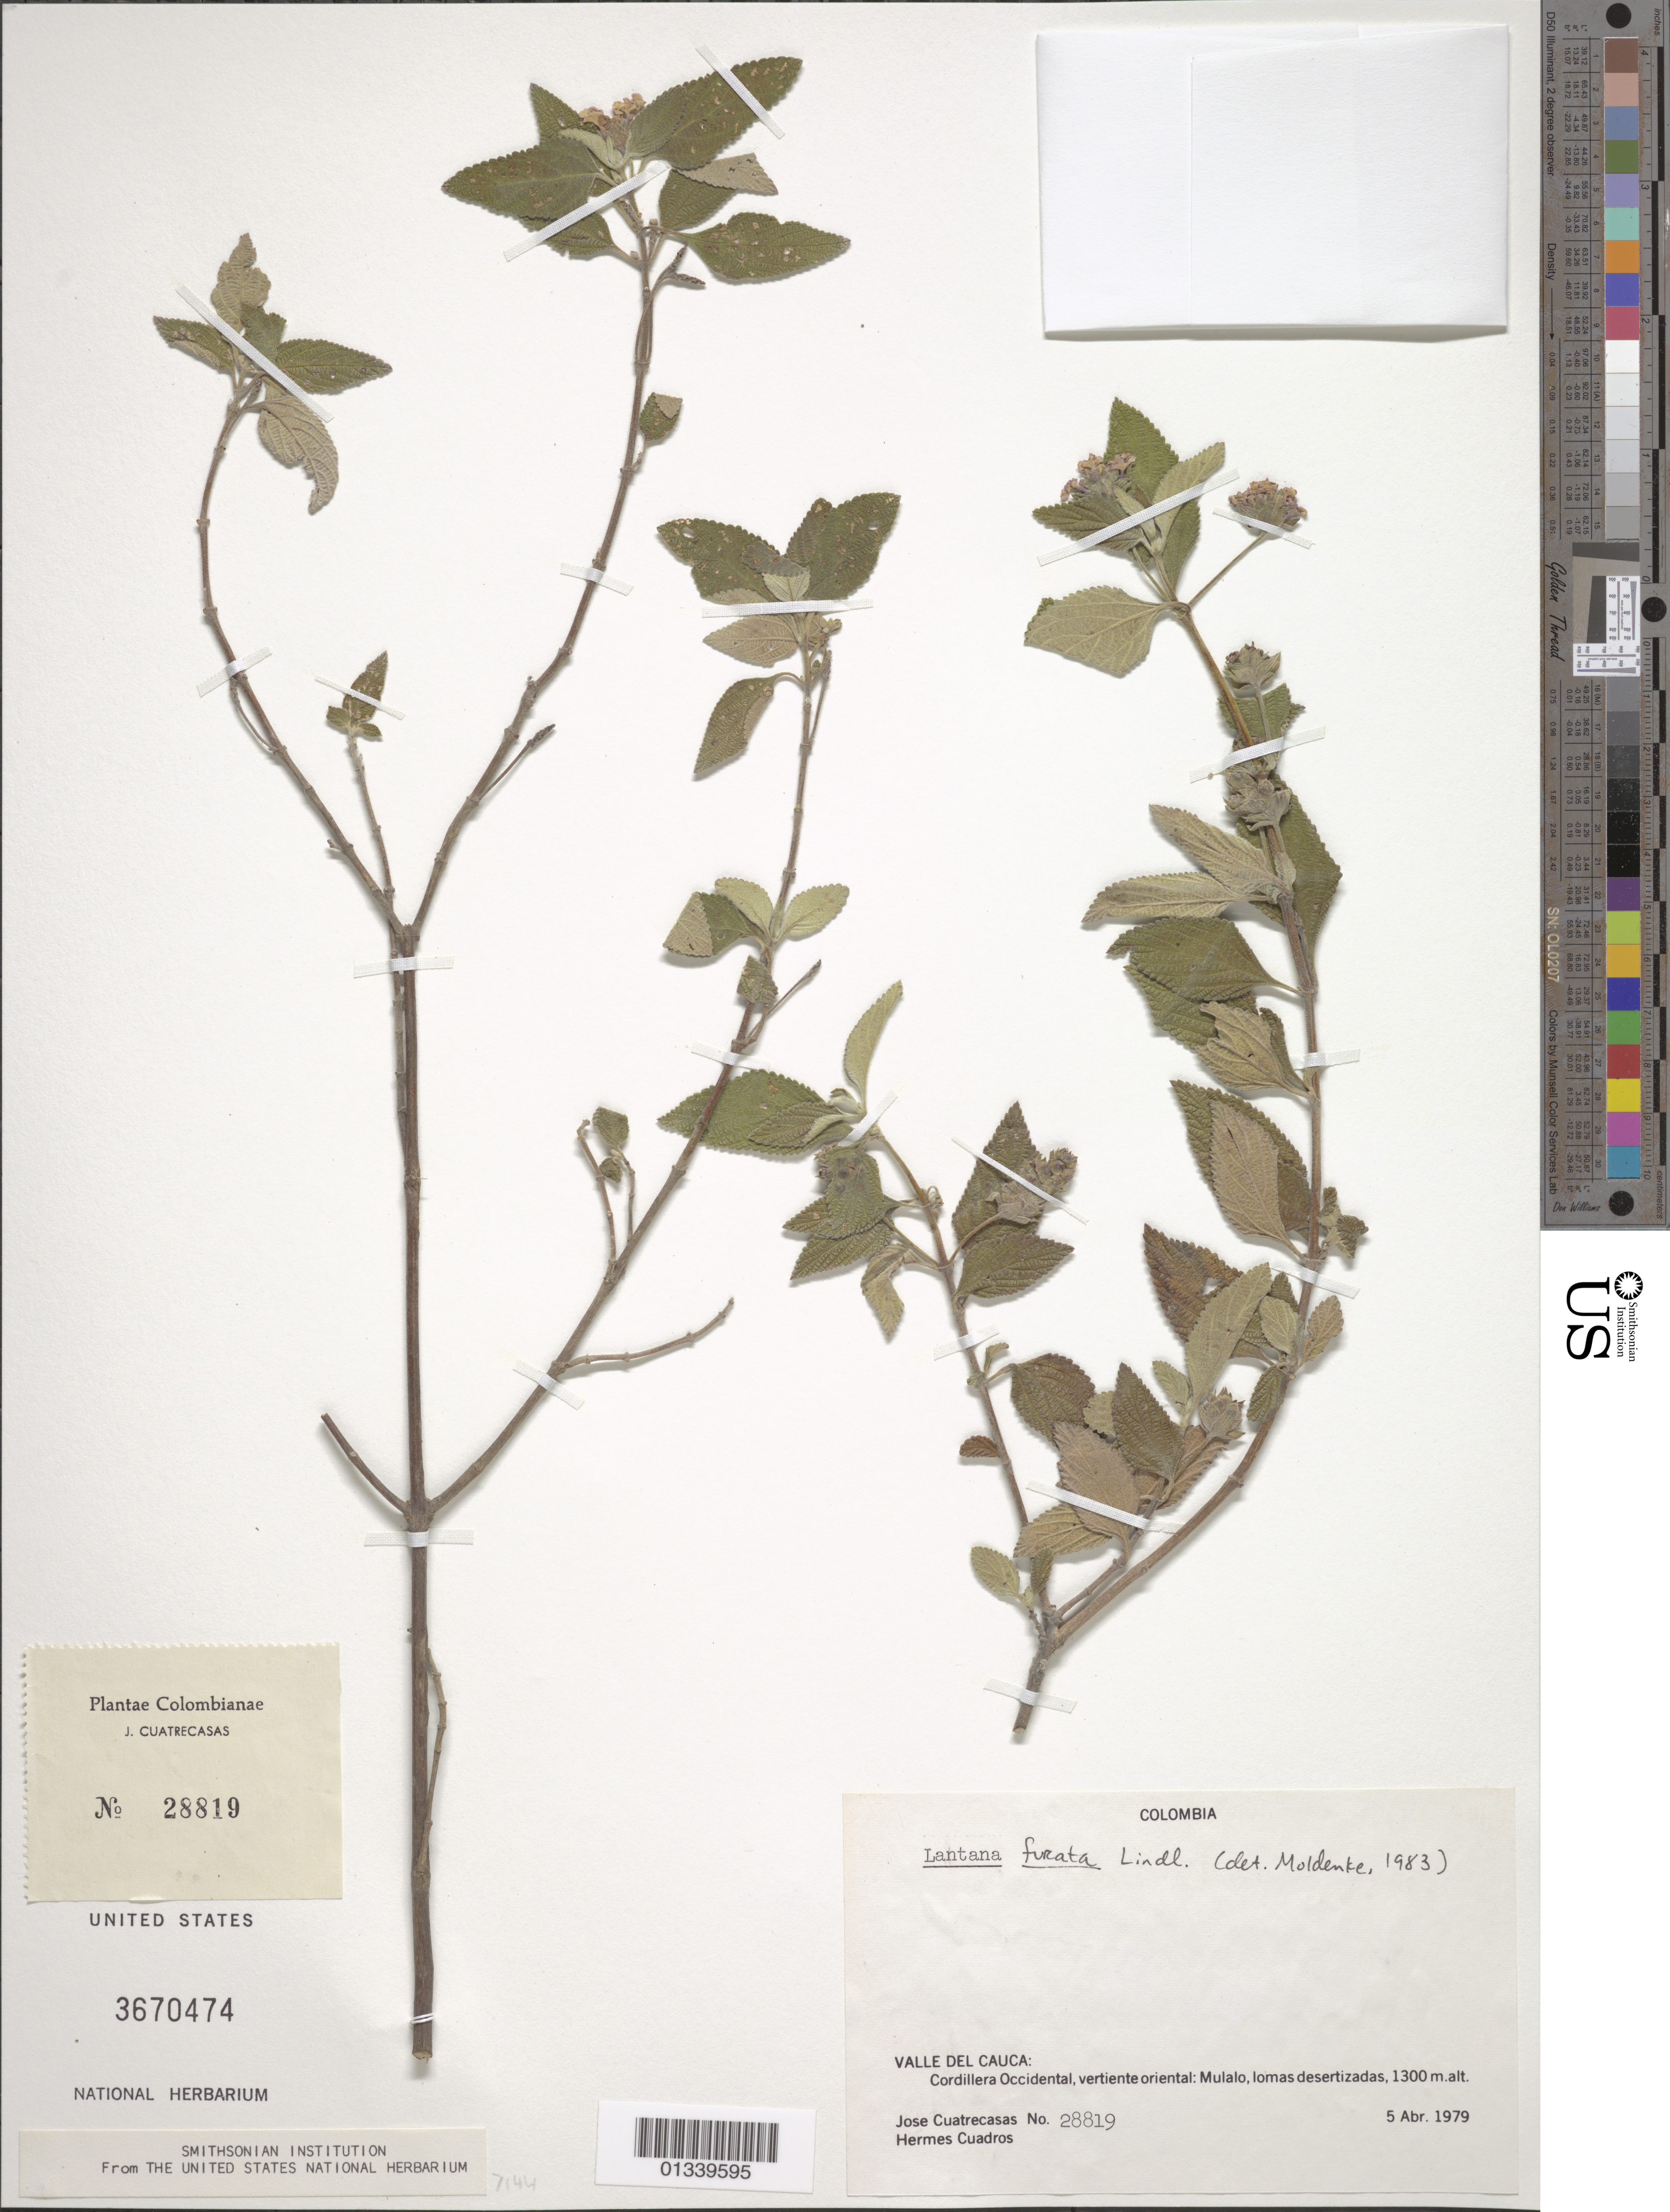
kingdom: Plantae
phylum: Tracheophyta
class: Magnoliopsida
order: Lamiales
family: Verbenaceae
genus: Lantana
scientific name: Lantana fucata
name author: Lindl.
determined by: Moldenke, H. N.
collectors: J. Cuatrecasas & H. Cuadros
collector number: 28819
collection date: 1979-04-05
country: Colombia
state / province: Valle del Cauca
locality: Cordillera Occidental, vertiente orintal: Mulalo, lomas desertizadas.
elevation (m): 1300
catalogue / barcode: US 3670474